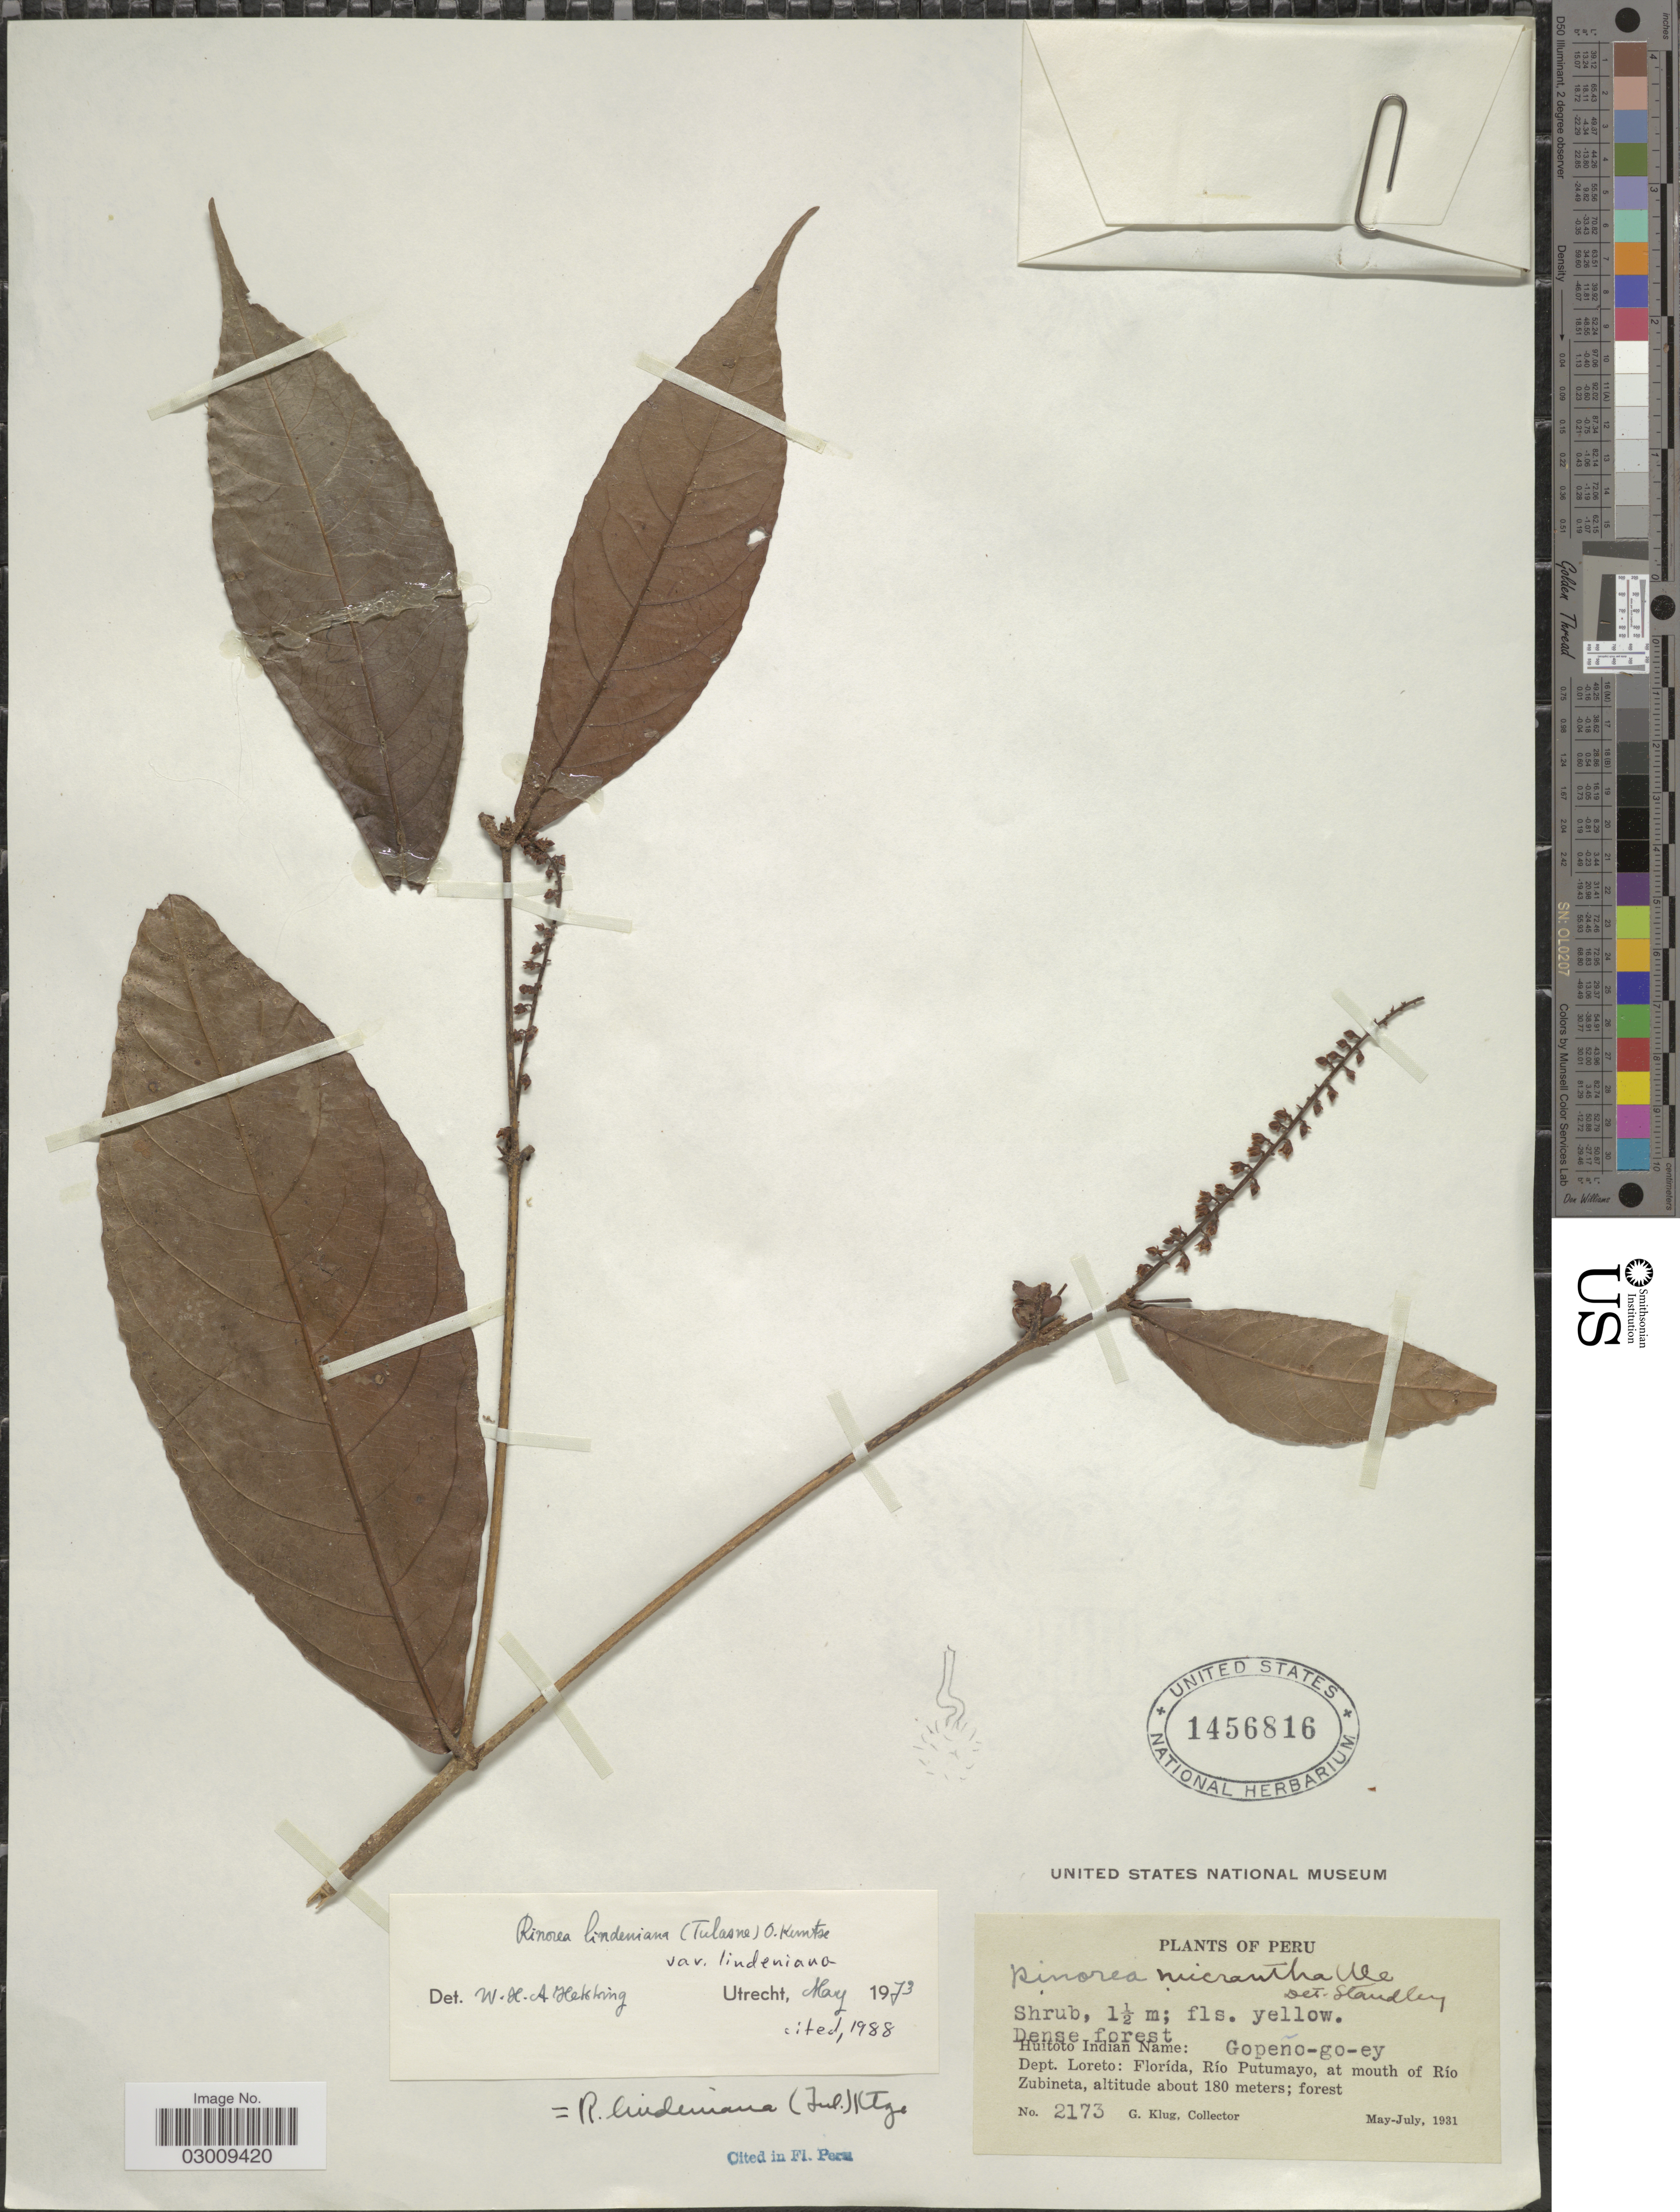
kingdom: Plantae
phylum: Tracheophyta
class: Magnoliopsida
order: Malpighiales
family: Violaceae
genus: Rinorea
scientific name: Rinorea lindeniana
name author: (Tul.) Kuntze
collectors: G. Klug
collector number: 2173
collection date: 1931-05/1931-07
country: Peru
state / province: Loreto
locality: Dept. Loreto: Florída, Río Putumayo, at mouth of Río Zubineta.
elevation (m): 180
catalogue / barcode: US 1456816